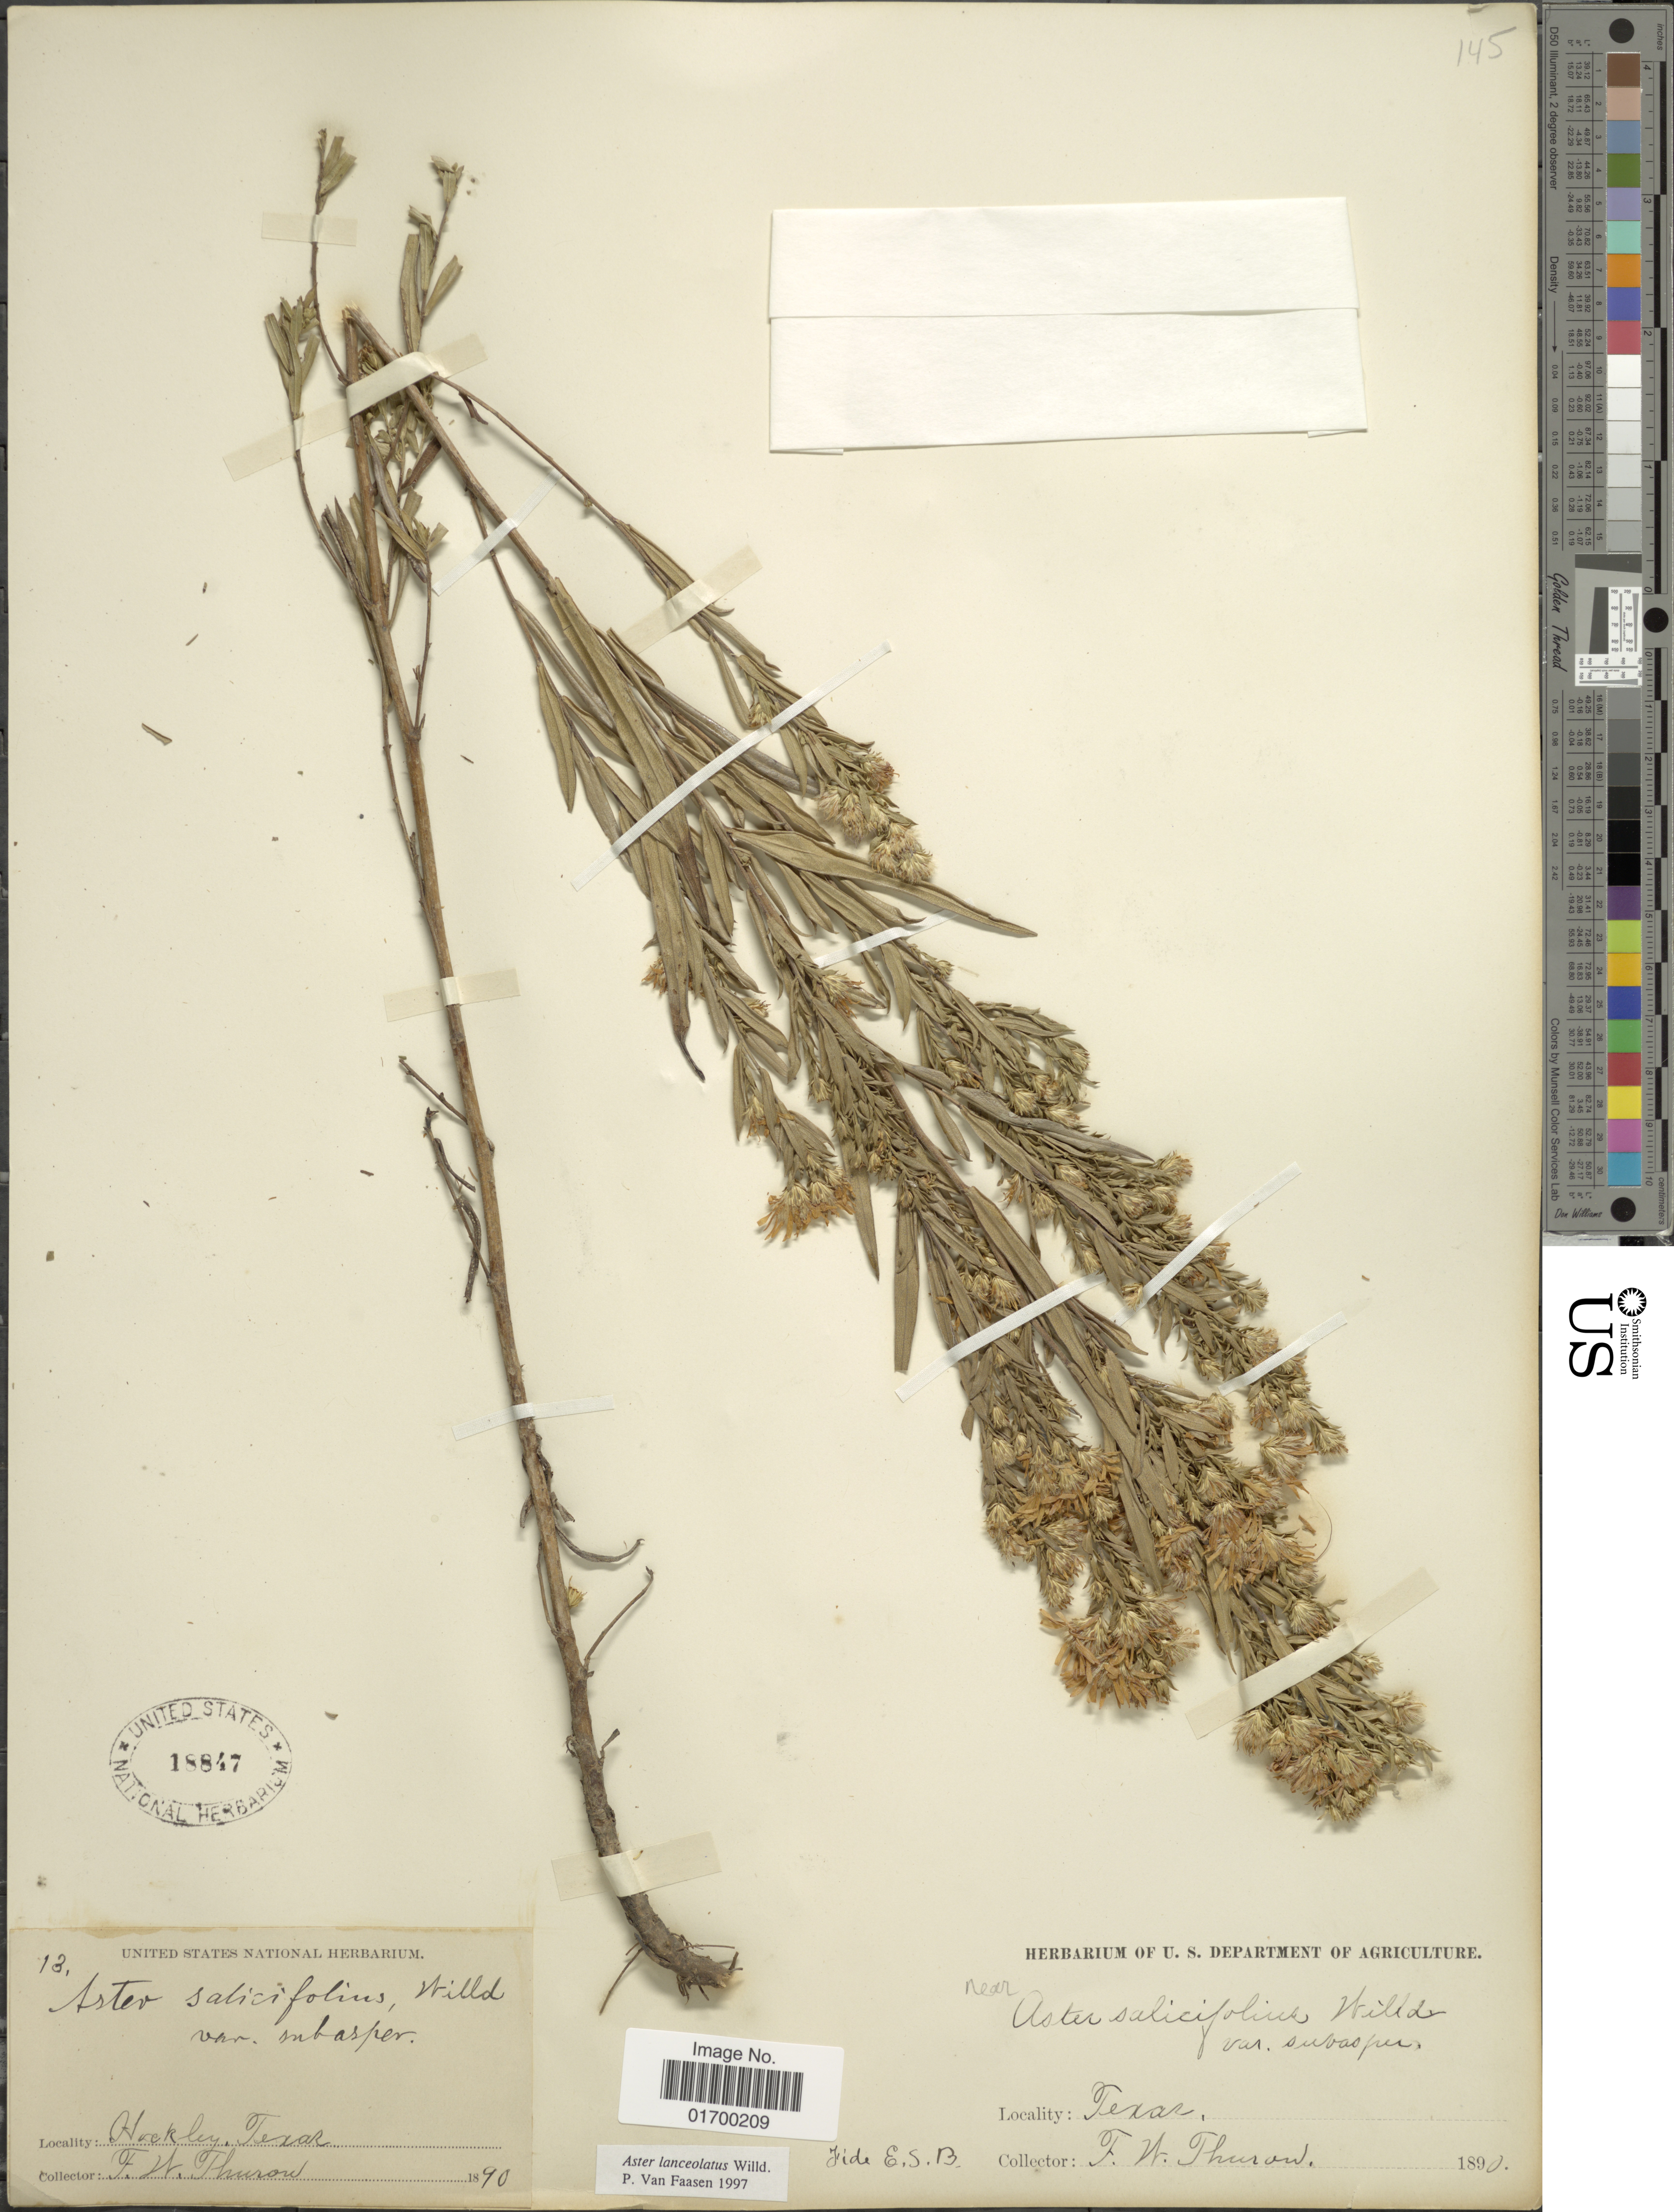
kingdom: Plantae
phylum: Tracheophyta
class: Magnoliopsida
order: Asterales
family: Asteraceae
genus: Symphyotrichum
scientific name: Symphyotrichum lanceolatum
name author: (Willd.) G.L. Nesom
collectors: F. W. Thurow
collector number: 13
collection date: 1890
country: United States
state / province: Texas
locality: Hockley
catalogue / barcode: US 18847